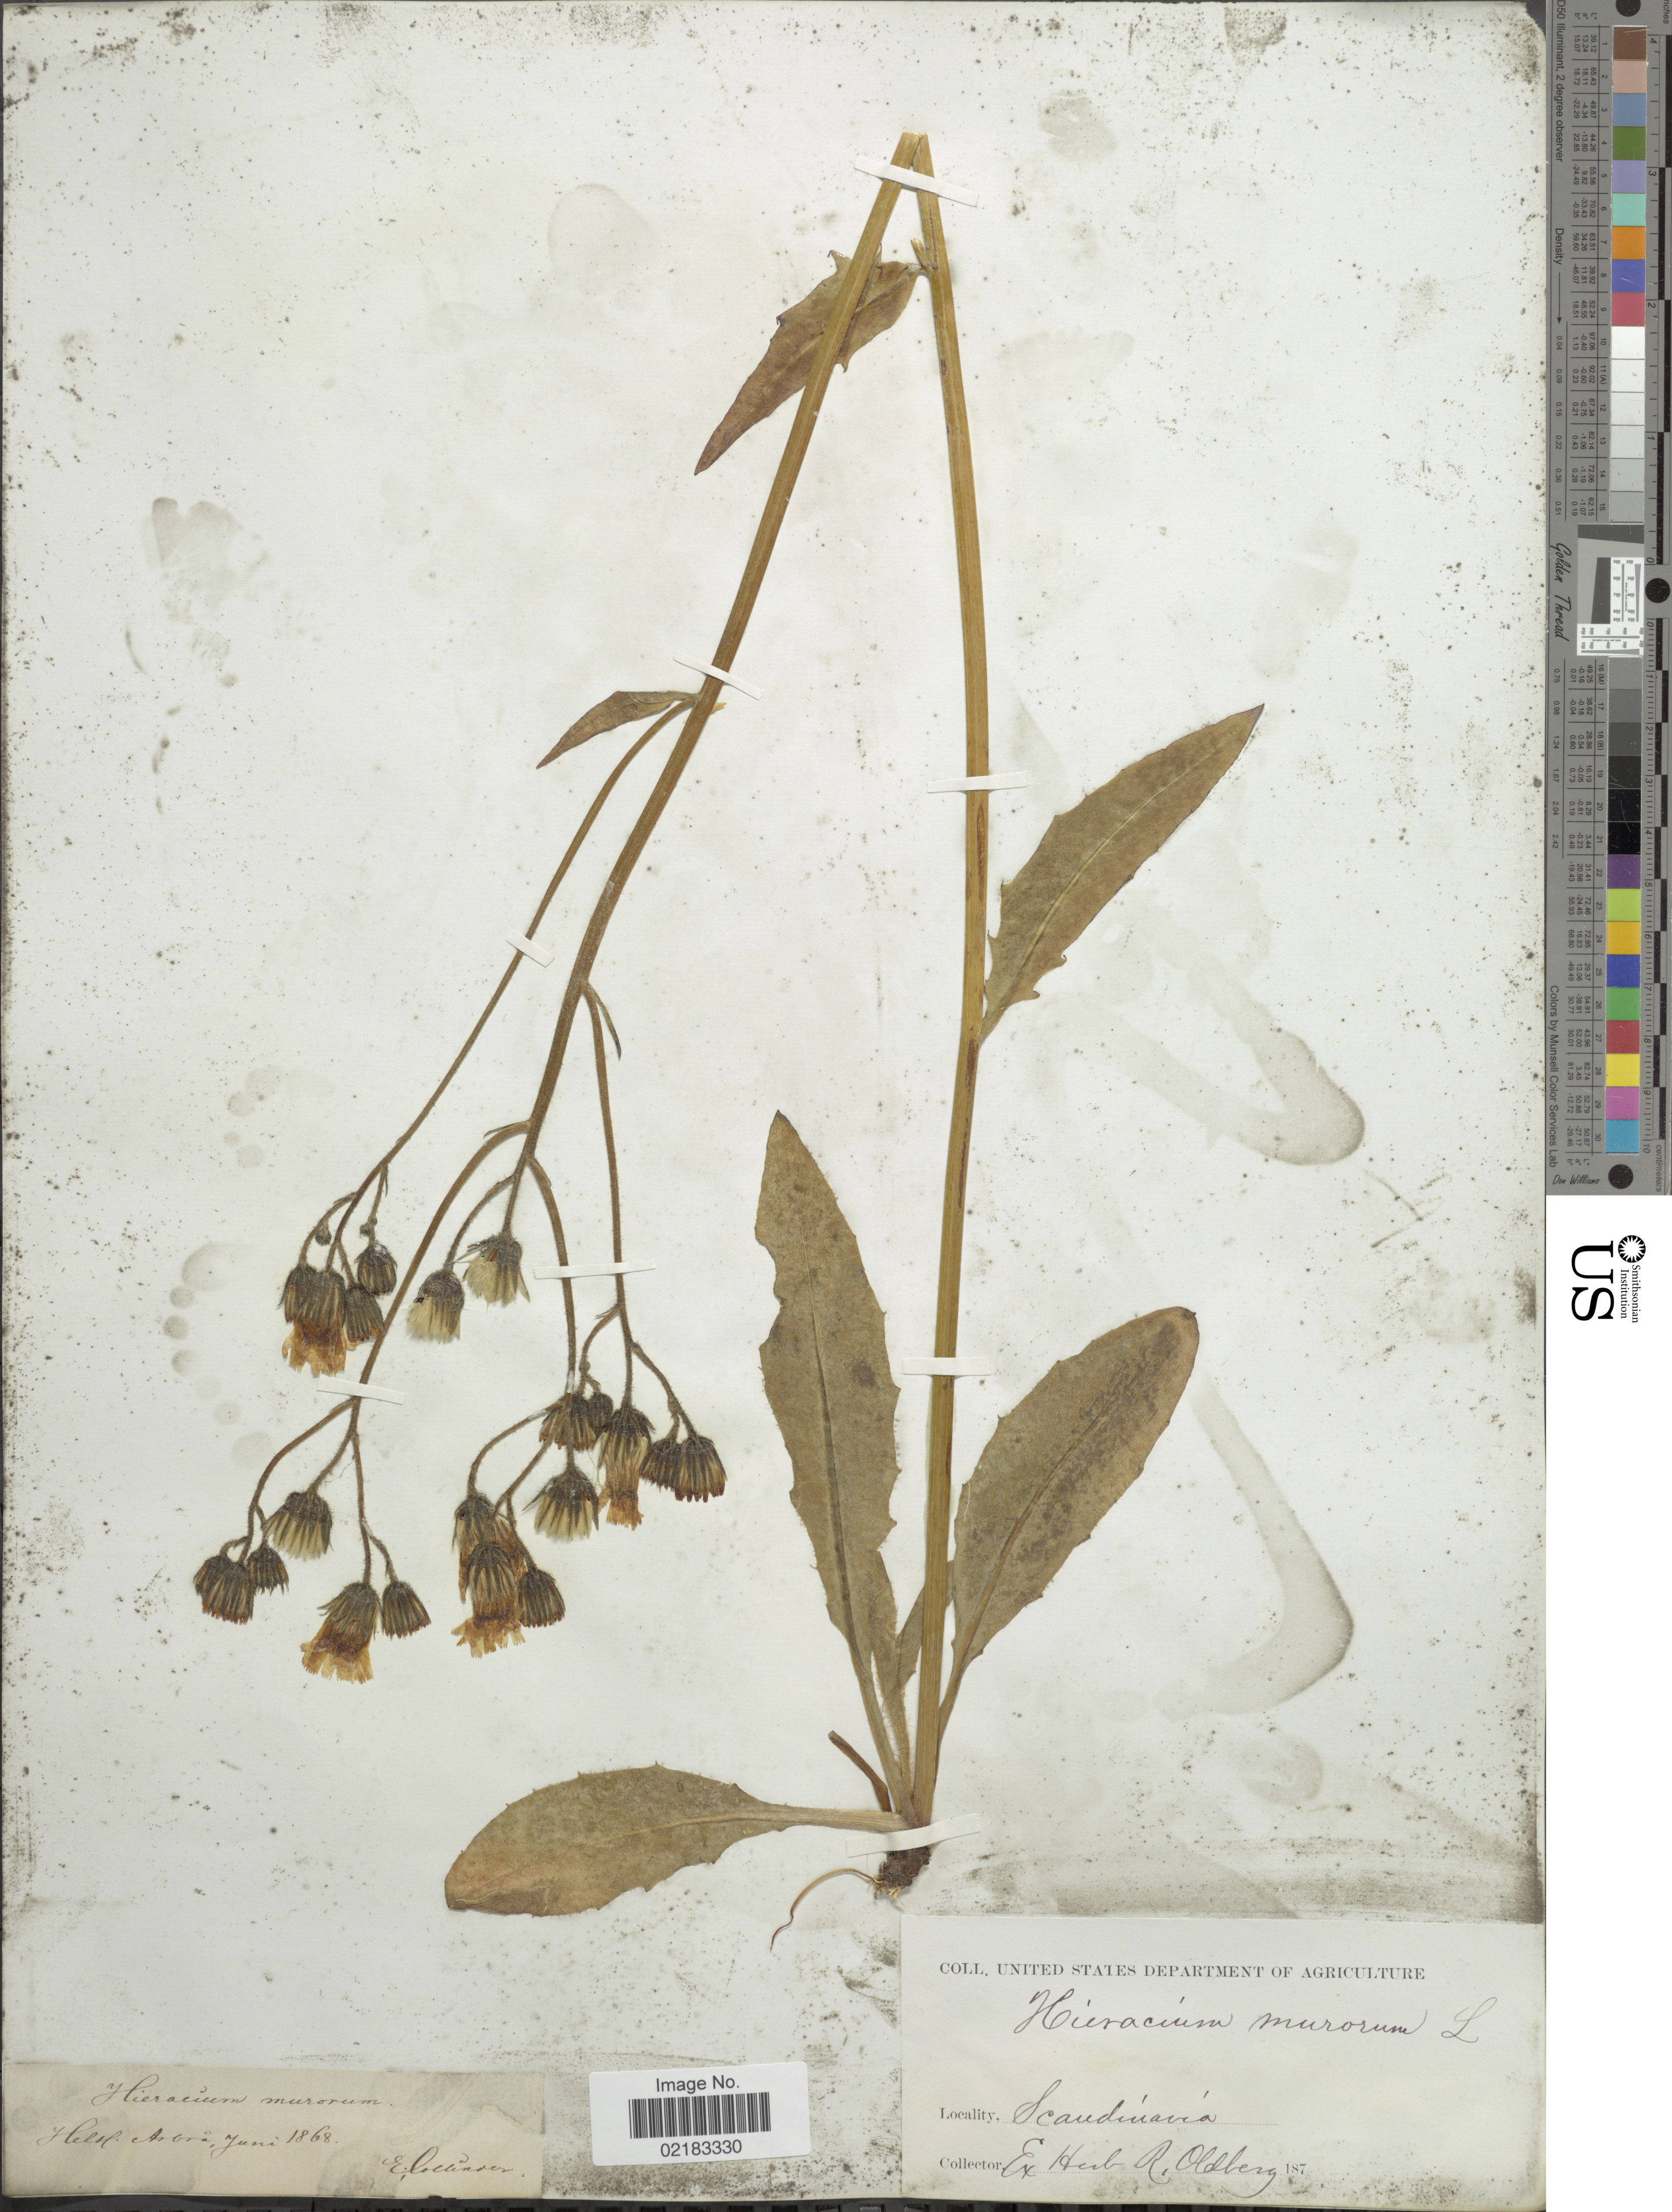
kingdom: Plantae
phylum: Tracheophyta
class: Magnoliopsida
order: Asterales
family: Asteraceae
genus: Hieracium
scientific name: Hieracium murorum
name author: L.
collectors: E. Collinder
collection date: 1868-06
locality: Scandinavia, Helsl. Arbra